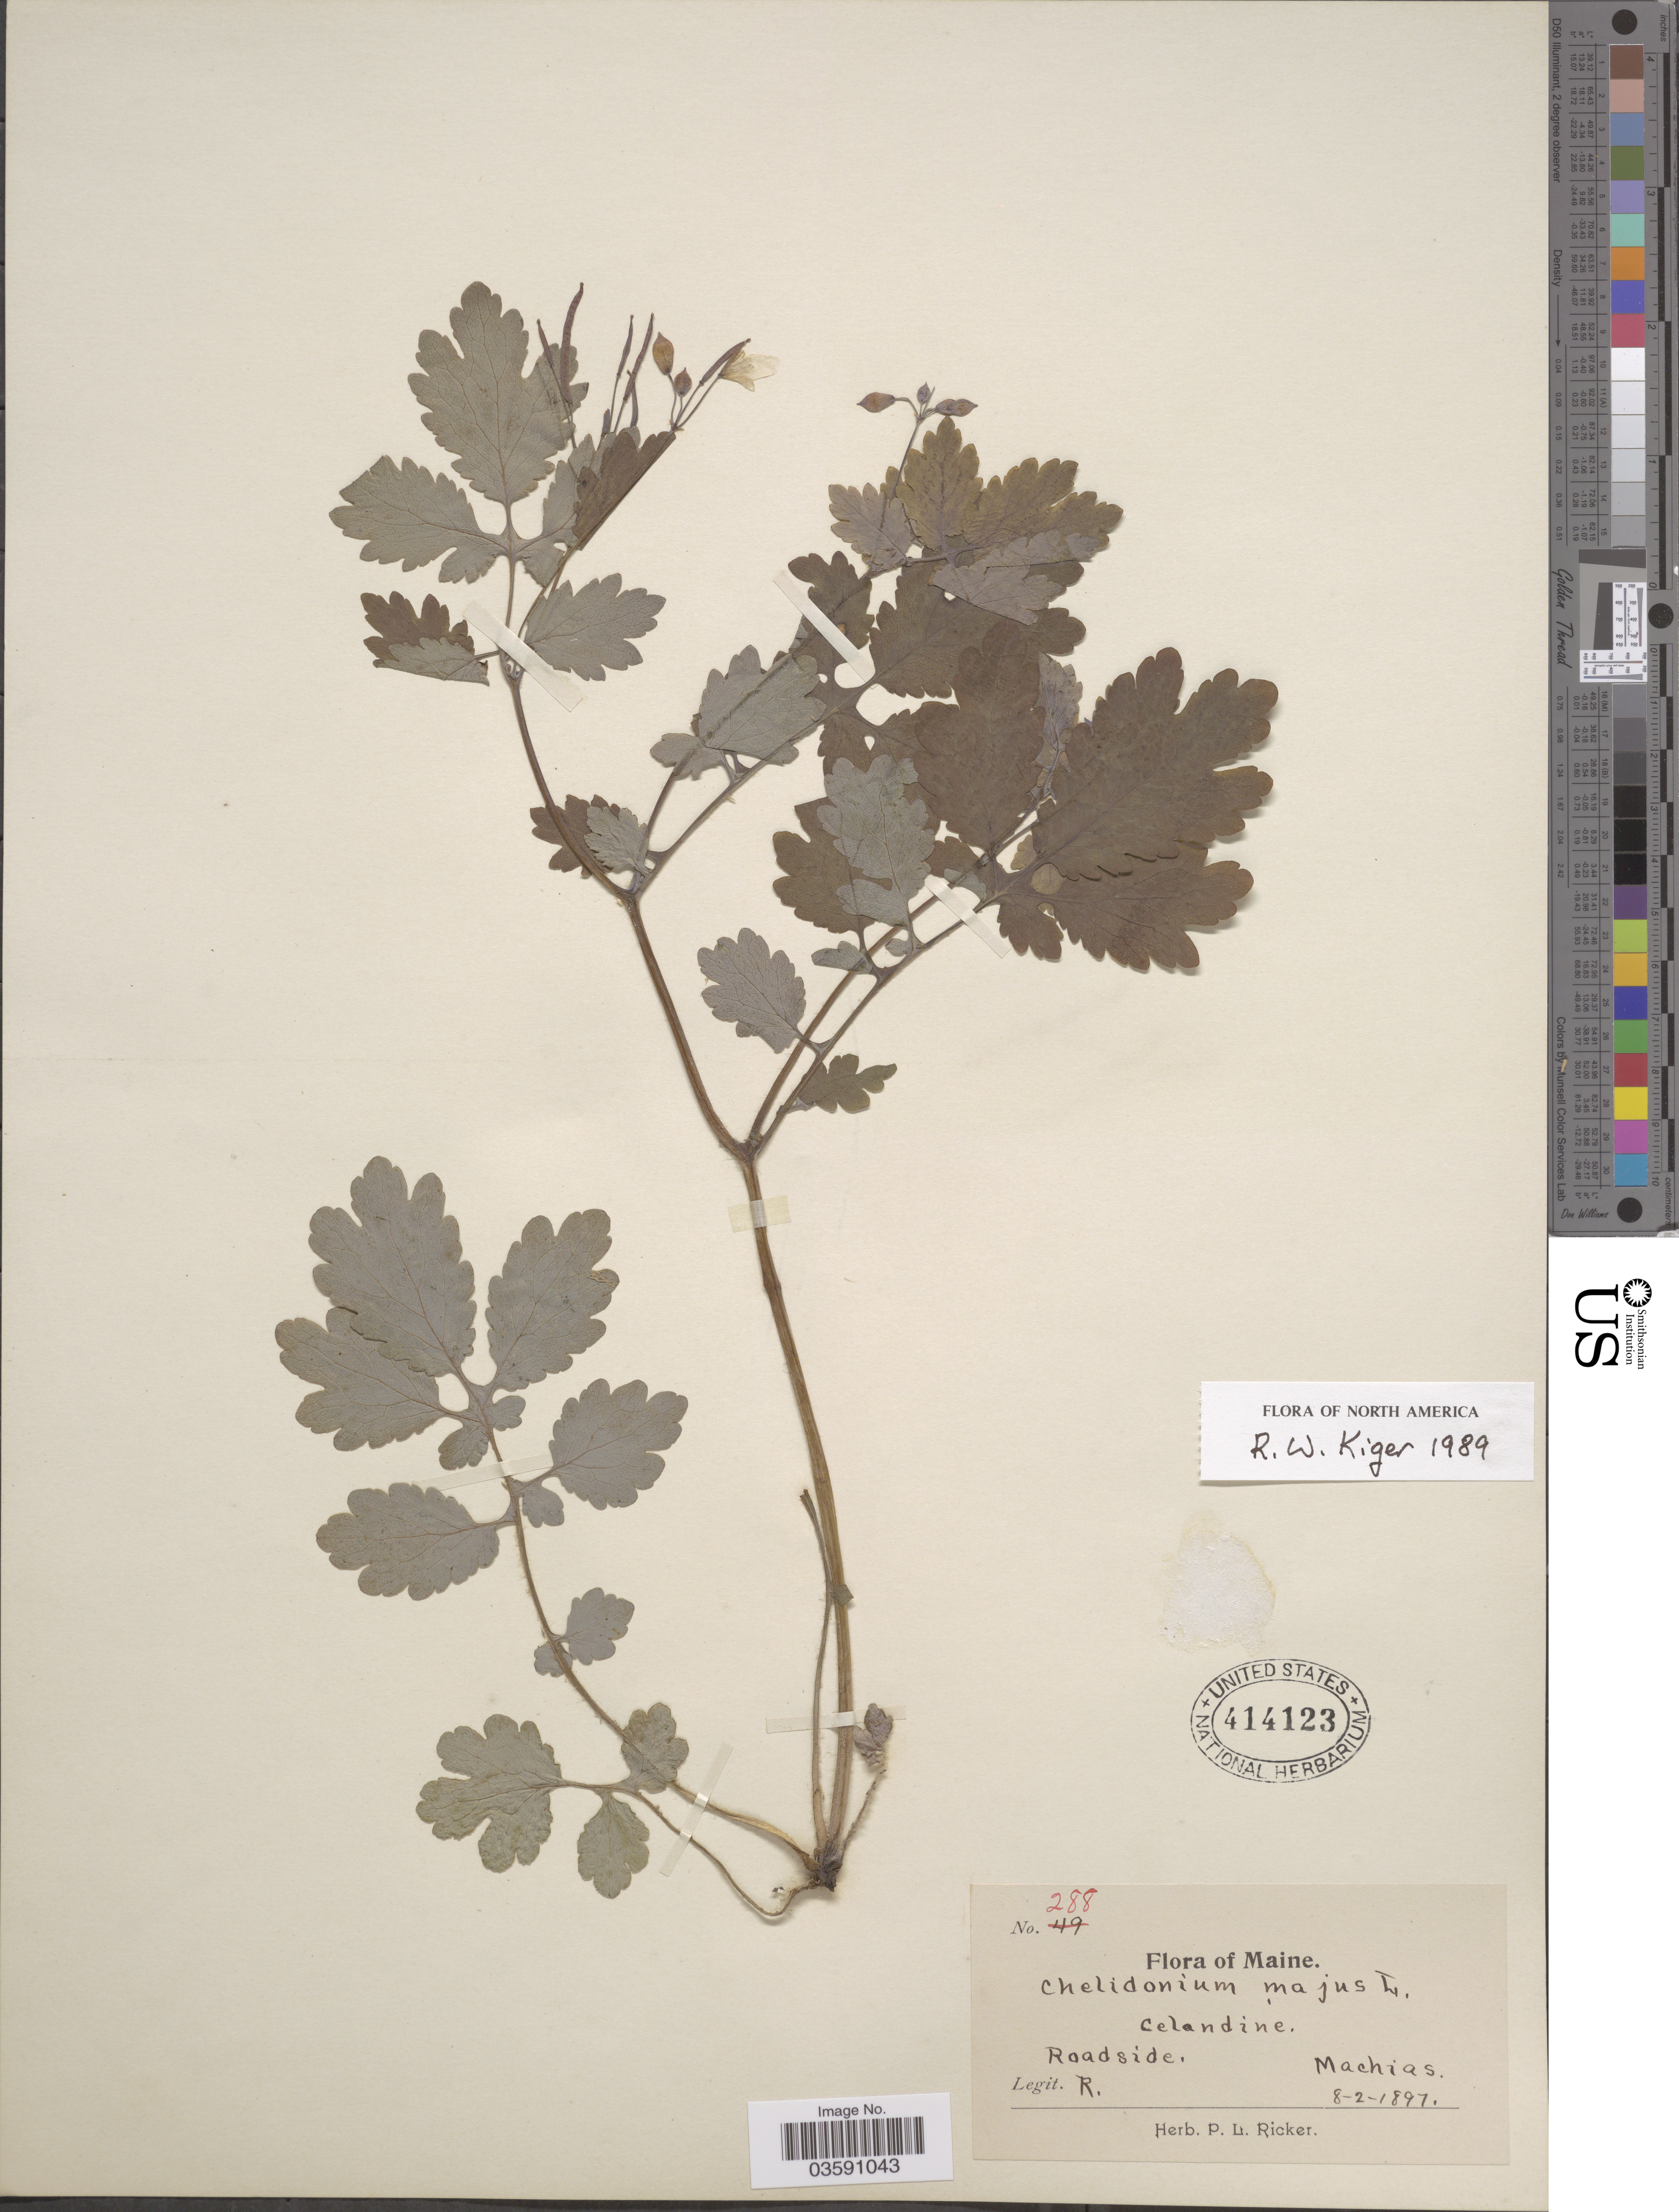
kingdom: Plantae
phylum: Tracheophyta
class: Magnoliopsida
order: Ranunculales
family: Papaveraceae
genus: Chelidonium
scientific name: Chelidonium majus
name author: L.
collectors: P. Ricker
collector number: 288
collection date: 1897-08-02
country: United States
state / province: Maine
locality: Machias.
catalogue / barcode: US 414123